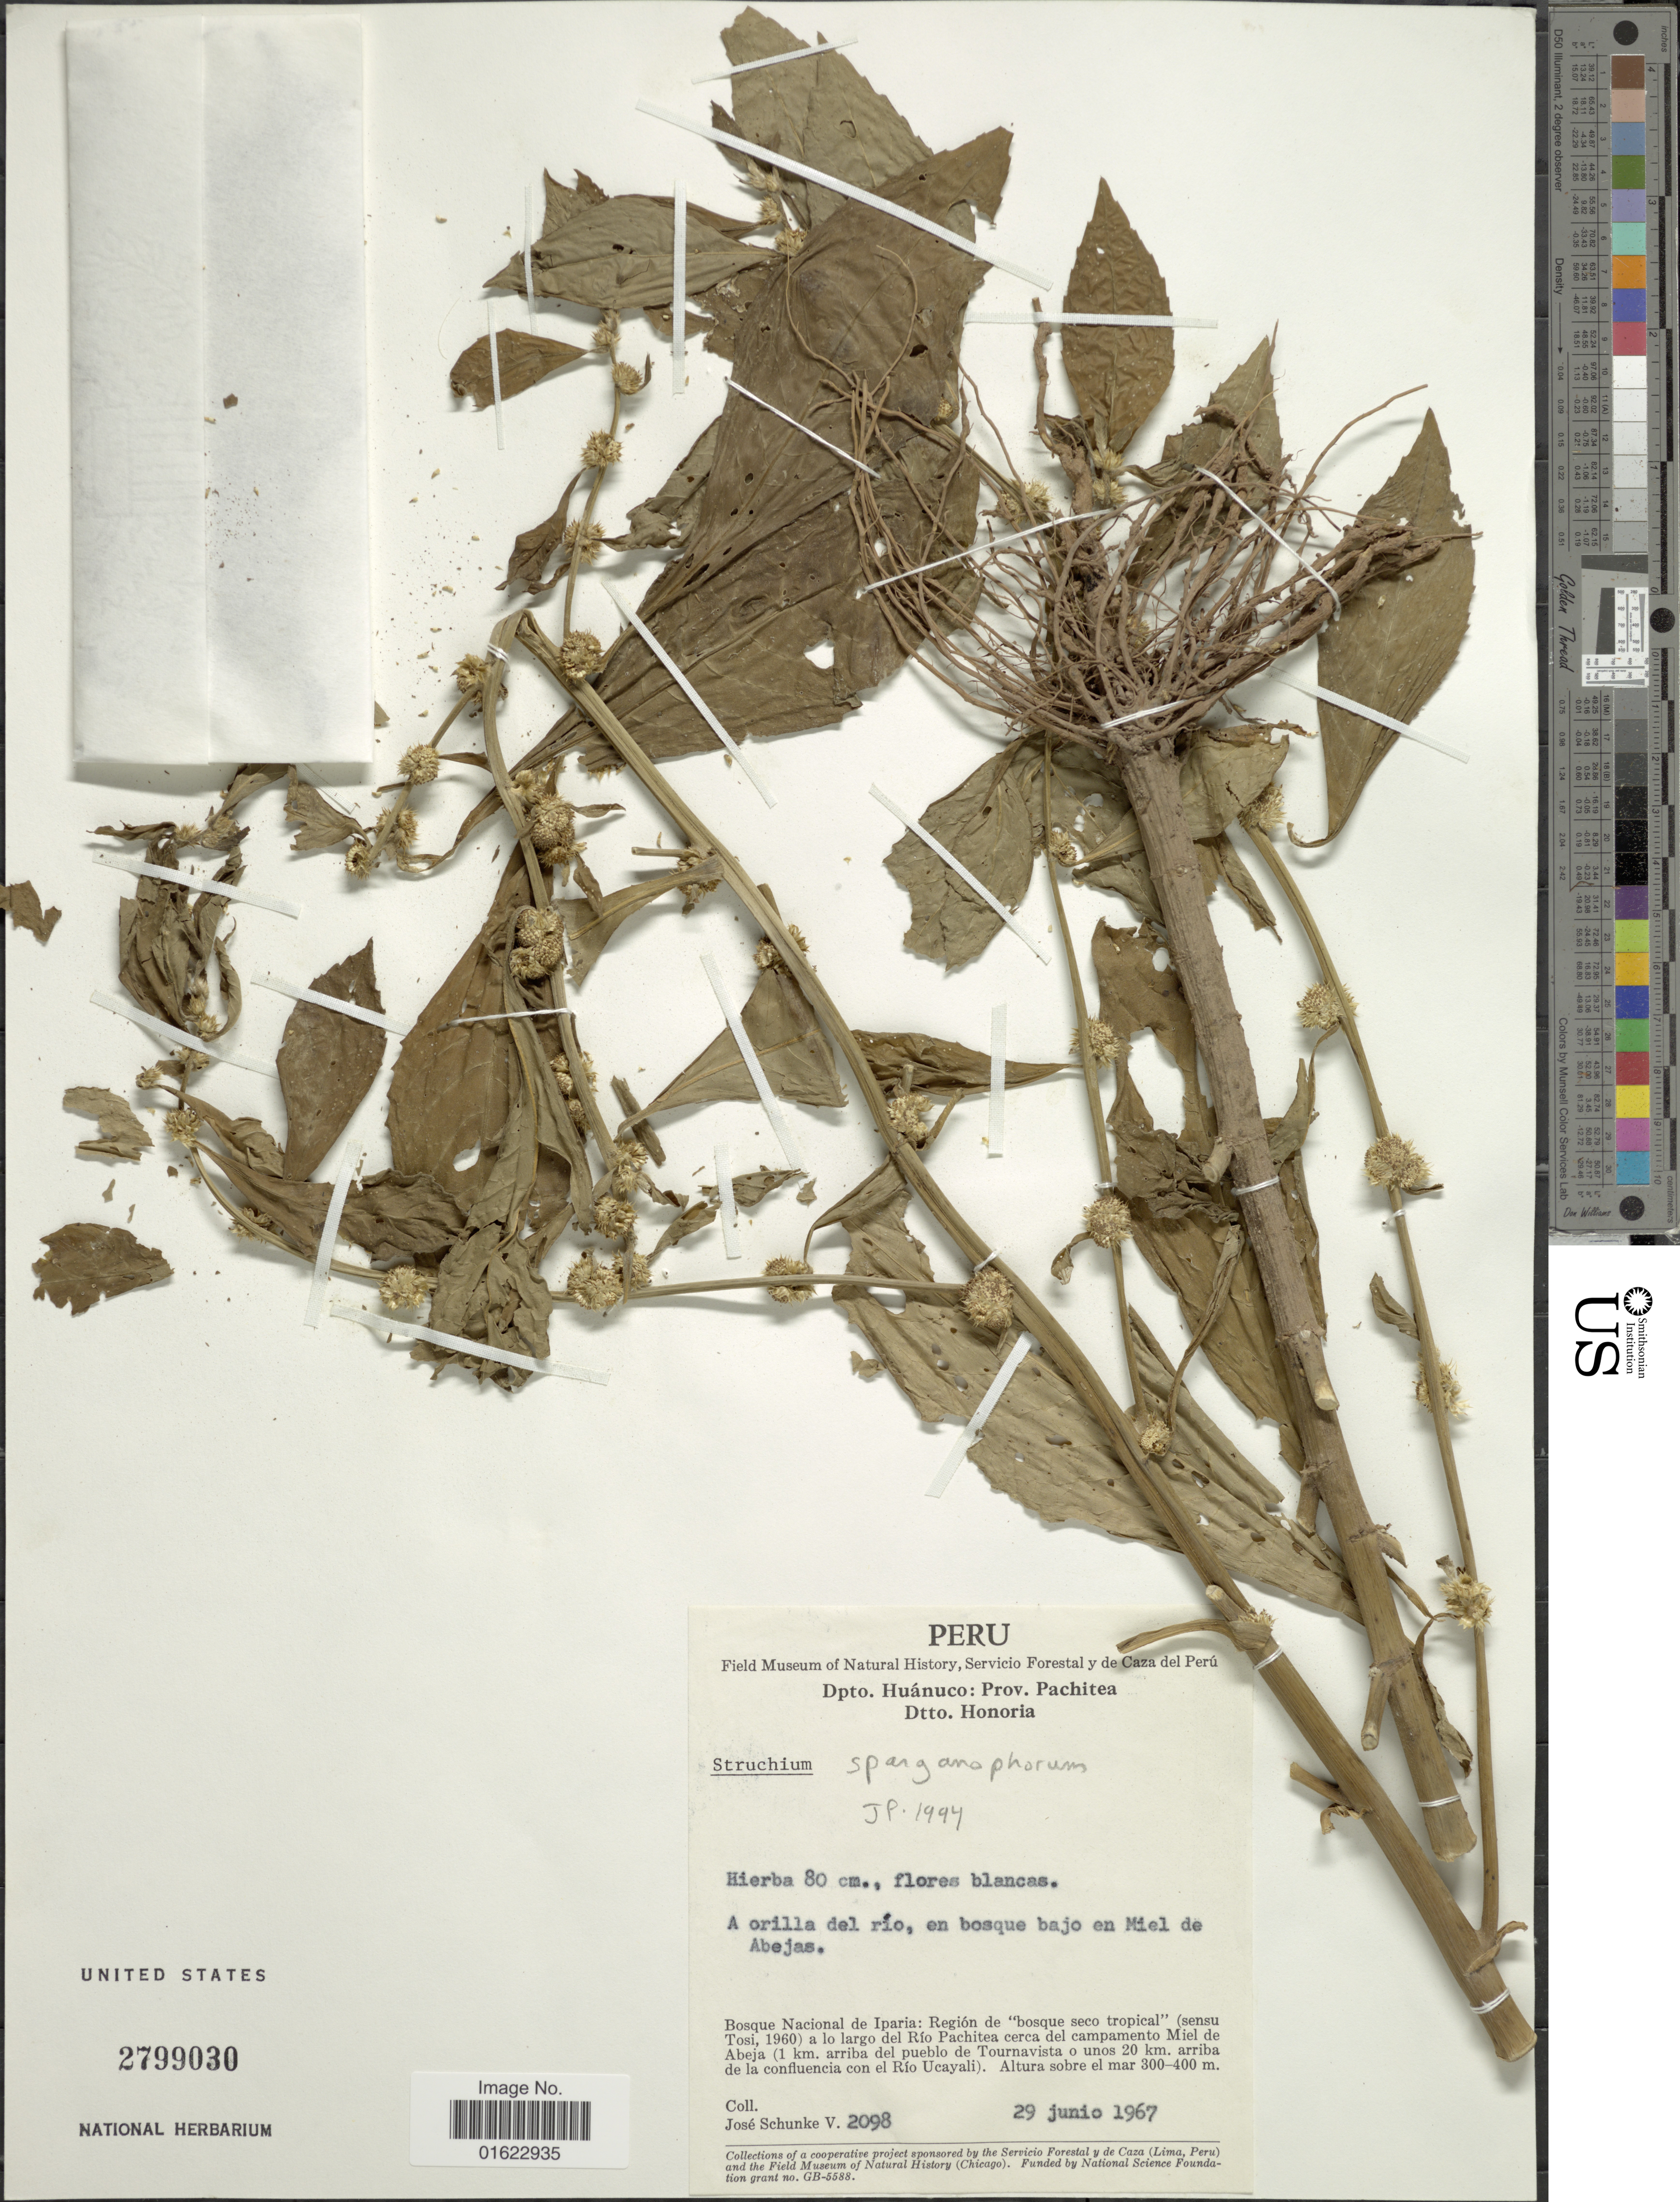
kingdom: Plantae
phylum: Tracheophyta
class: Magnoliopsida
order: Asterales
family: Asteraceae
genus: Struchium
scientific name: Struchium sparganophorum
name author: (L.) Kuntze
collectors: J. Schunke Vigo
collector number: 2098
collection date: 1967-06-29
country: Peru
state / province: Huánuco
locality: Peru. Dpto. Huanuco: Prov. Pachitea, Dtto. Honoria. Bosque Nacional de Iparia : Regio de "bosque seco tropical"(sensu Tosi, 1960) a lo largo del Rio Pachitea cerca del campamento Miel de Abeja (1 km. arriba del pueblo de Tournavista o unos 20 km, arriba de la confluencia con el Rio Ucayali.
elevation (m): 300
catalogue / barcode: US 799030